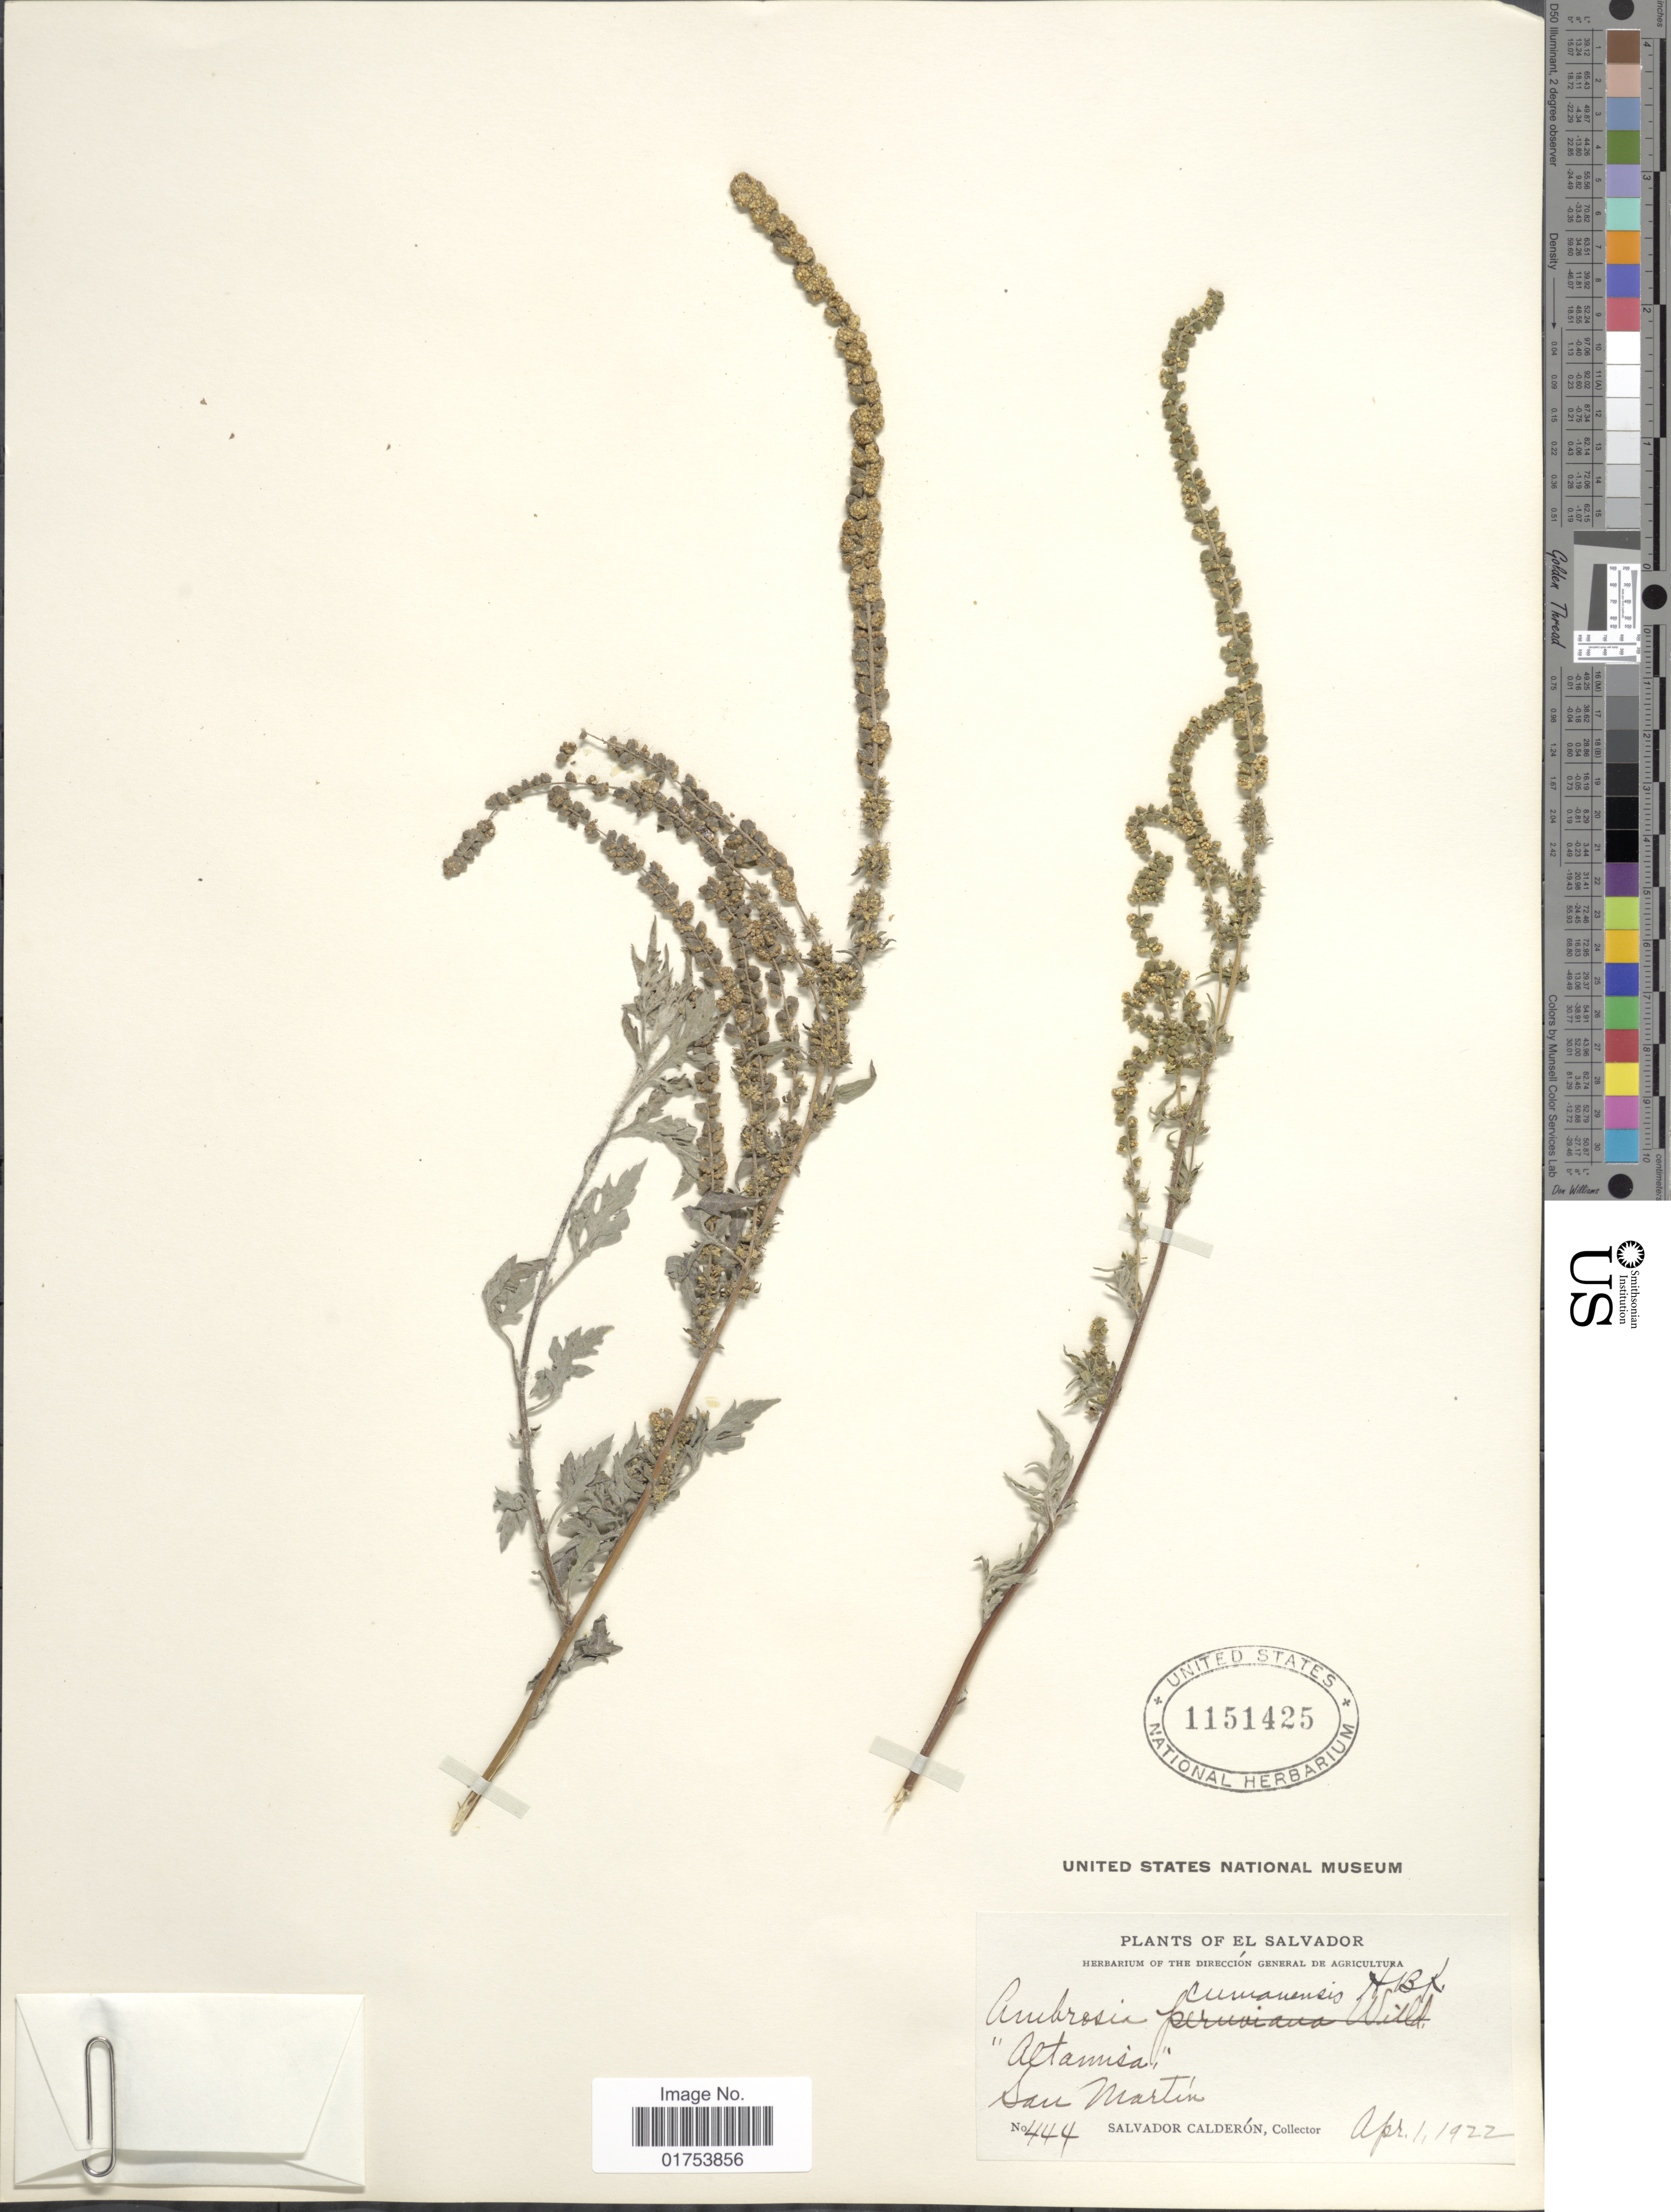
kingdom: Plantae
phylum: Tracheophyta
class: Magnoliopsida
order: Asterales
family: Asteraceae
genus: Ambrosia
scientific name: Ambrosia cumanensis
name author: Kunth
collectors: S. Calderón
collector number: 444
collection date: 1922-04-01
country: El Salvador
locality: San Martin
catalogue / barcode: US 1151425